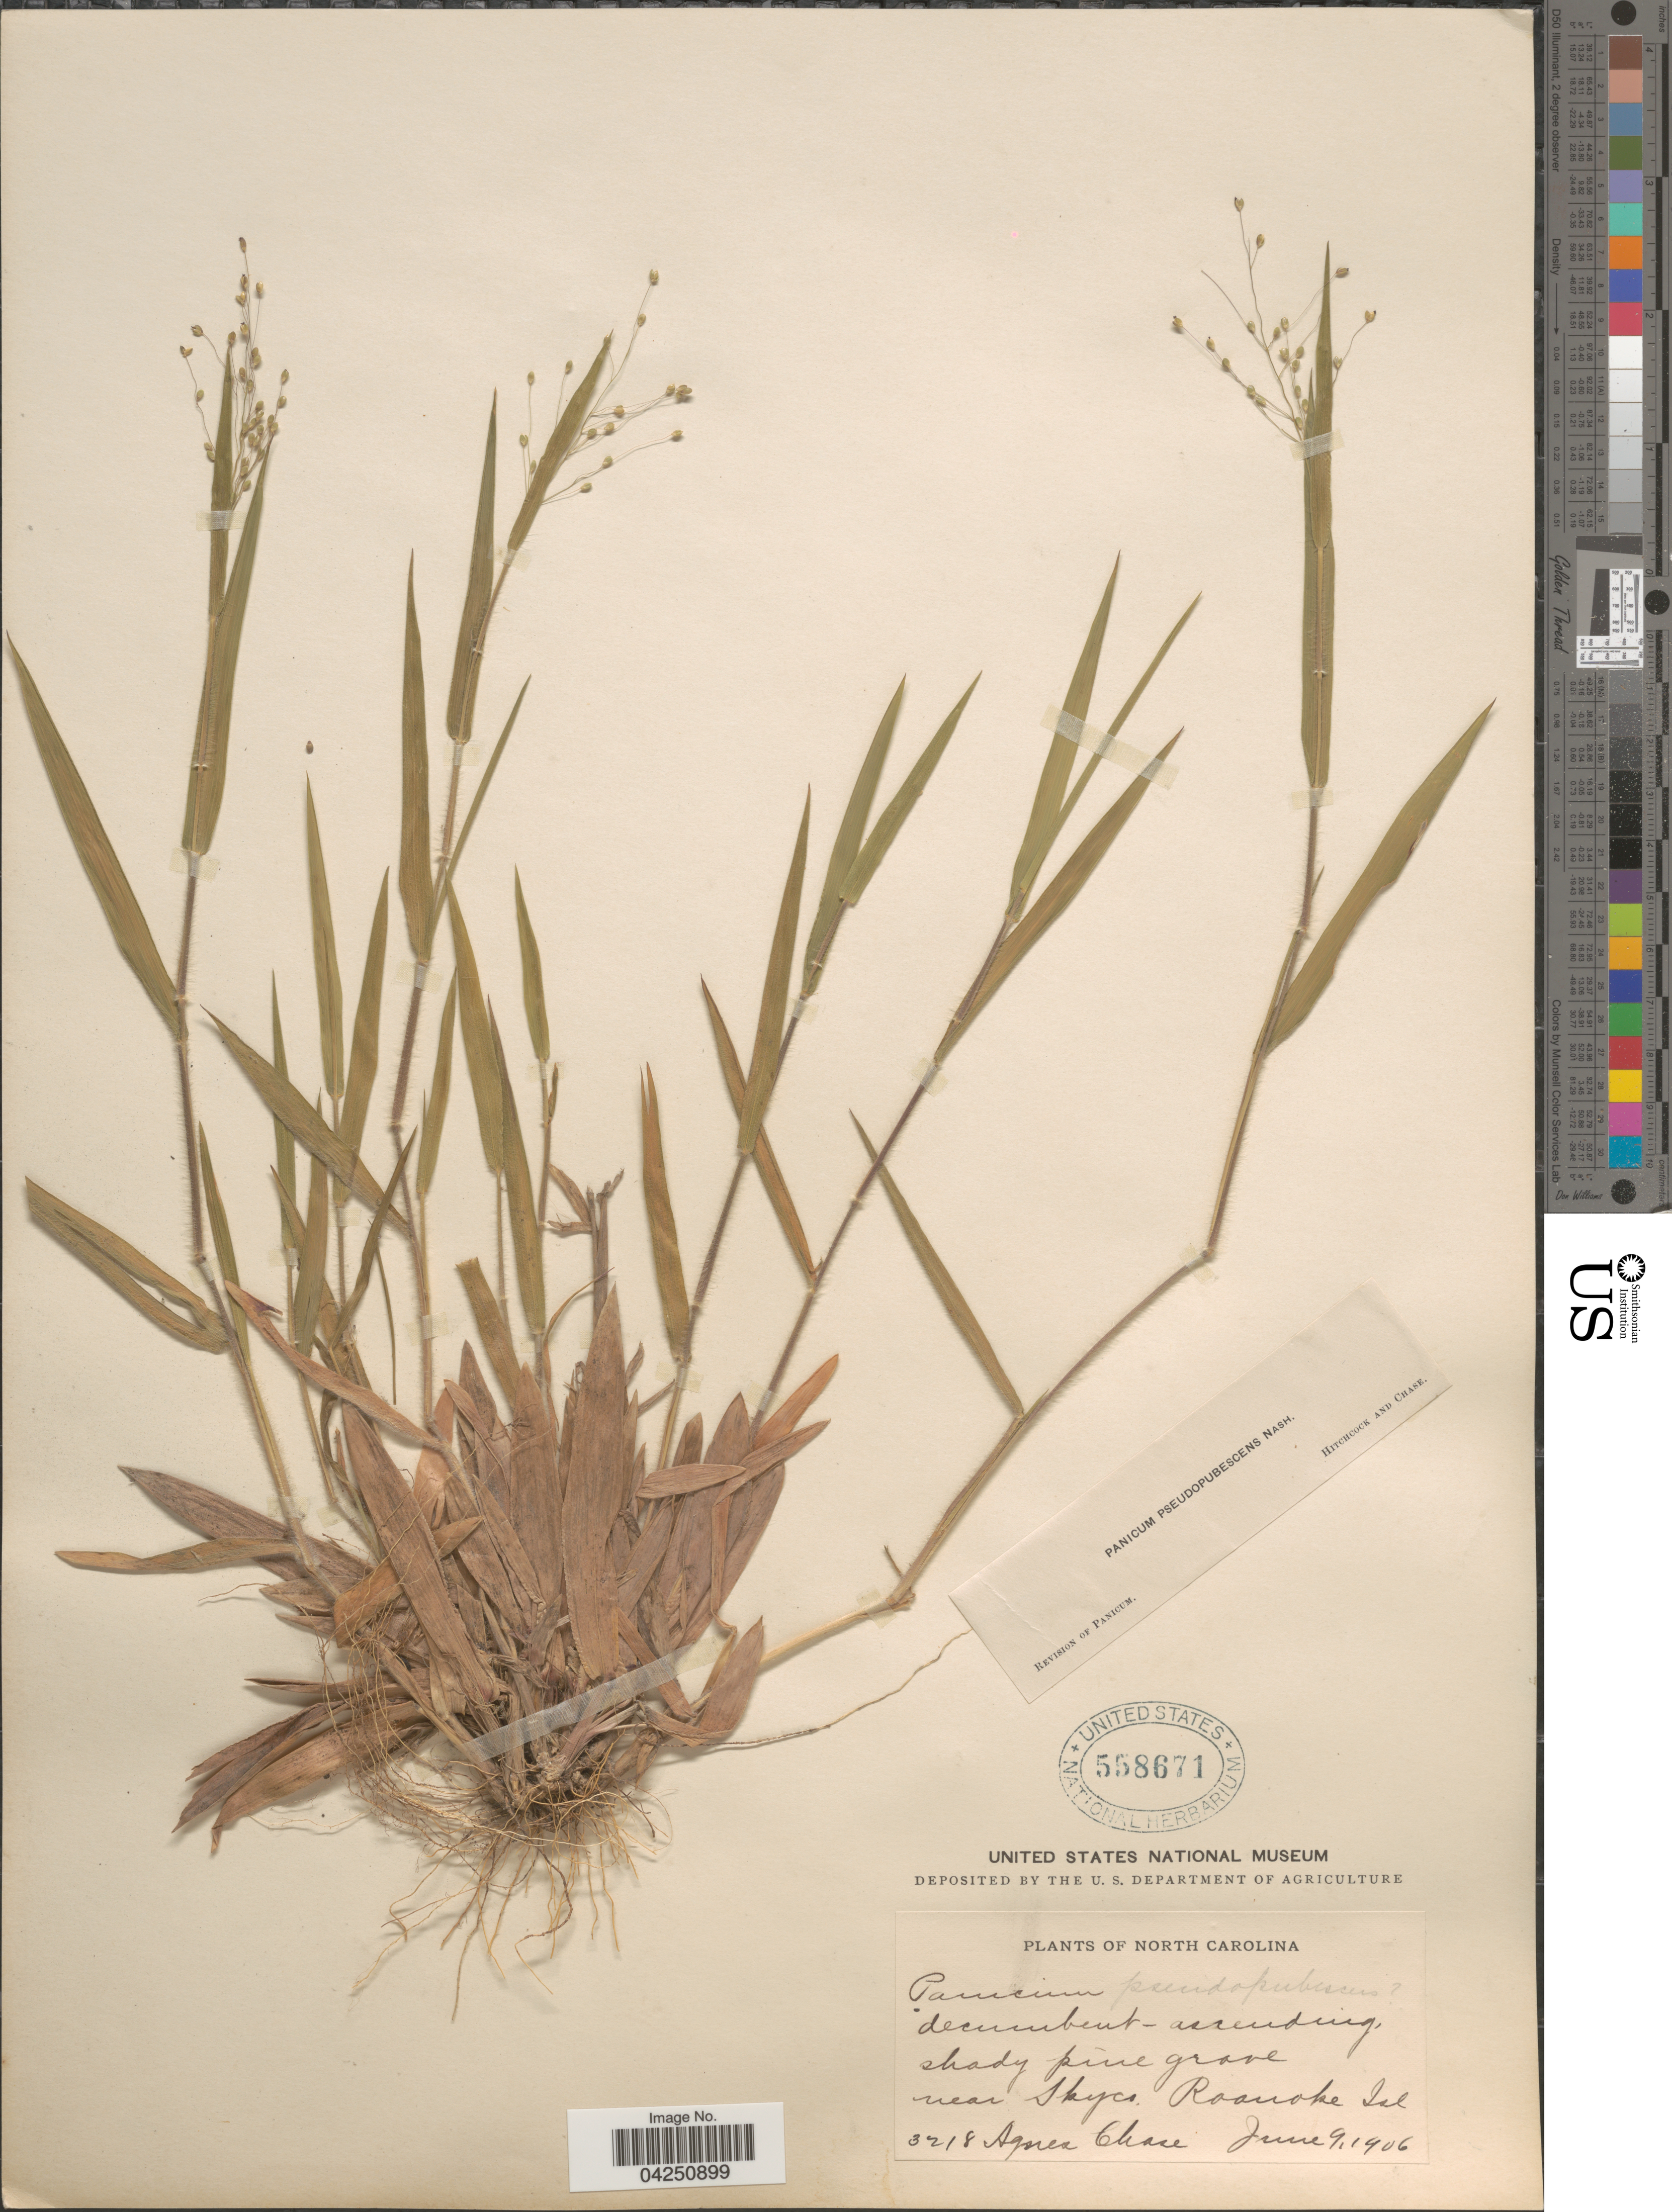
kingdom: Plantae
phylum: Tracheophyta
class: Liliopsida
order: Poales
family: Poaceae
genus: Dichanthelium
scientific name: Dichanthelium acuminatum var. acuminatum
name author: (Sw.) Gould & C.A. Clark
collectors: A. Chase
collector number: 3218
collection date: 1906-06-09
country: United States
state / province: North Carolina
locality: Decumbent-ascending shady pine grove near Skyco. Roanoke Isl.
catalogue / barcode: US 558671